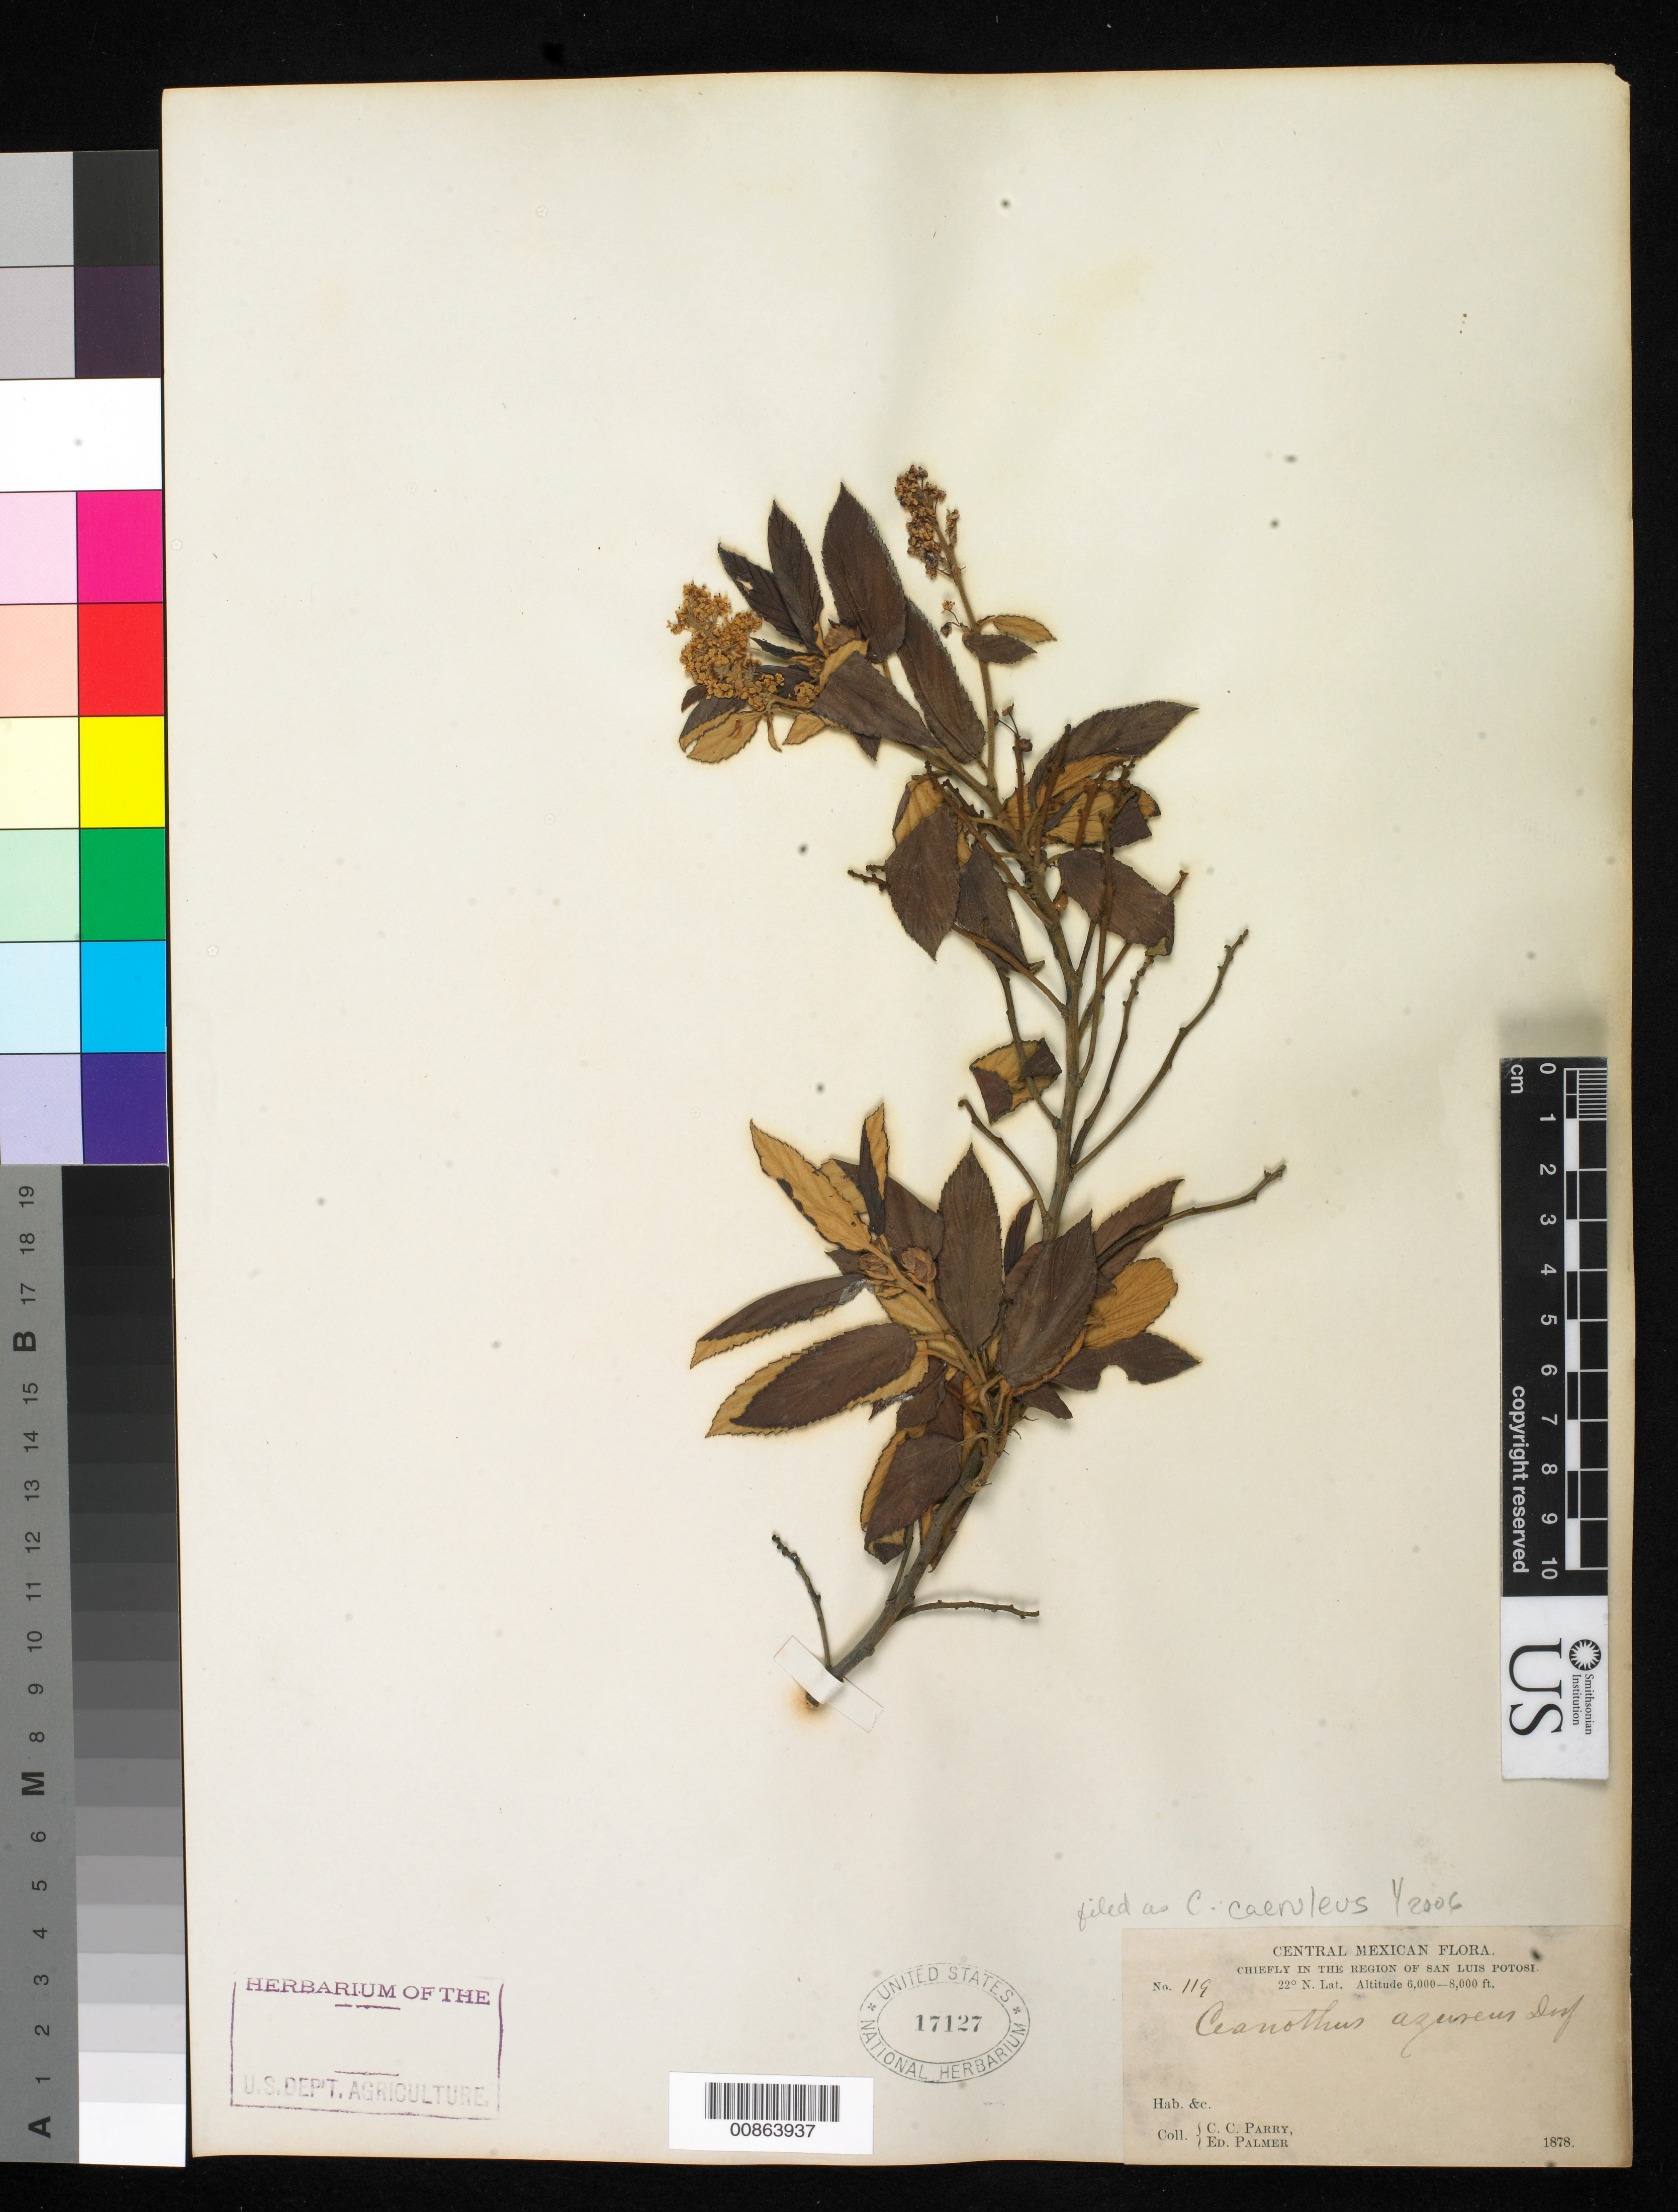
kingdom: Plantae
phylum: Tracheophyta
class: Magnoliopsida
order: Rosales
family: Rhamnaceae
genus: Ceanothus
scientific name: Ceanothus caeruleus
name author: Lag.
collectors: C. C. Parry & E. Palmer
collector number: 119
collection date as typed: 1878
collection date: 1878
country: Mexico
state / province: San Luis Potosí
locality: Chiefly in the region of San Luis Potosí.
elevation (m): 1829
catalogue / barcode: US 17127